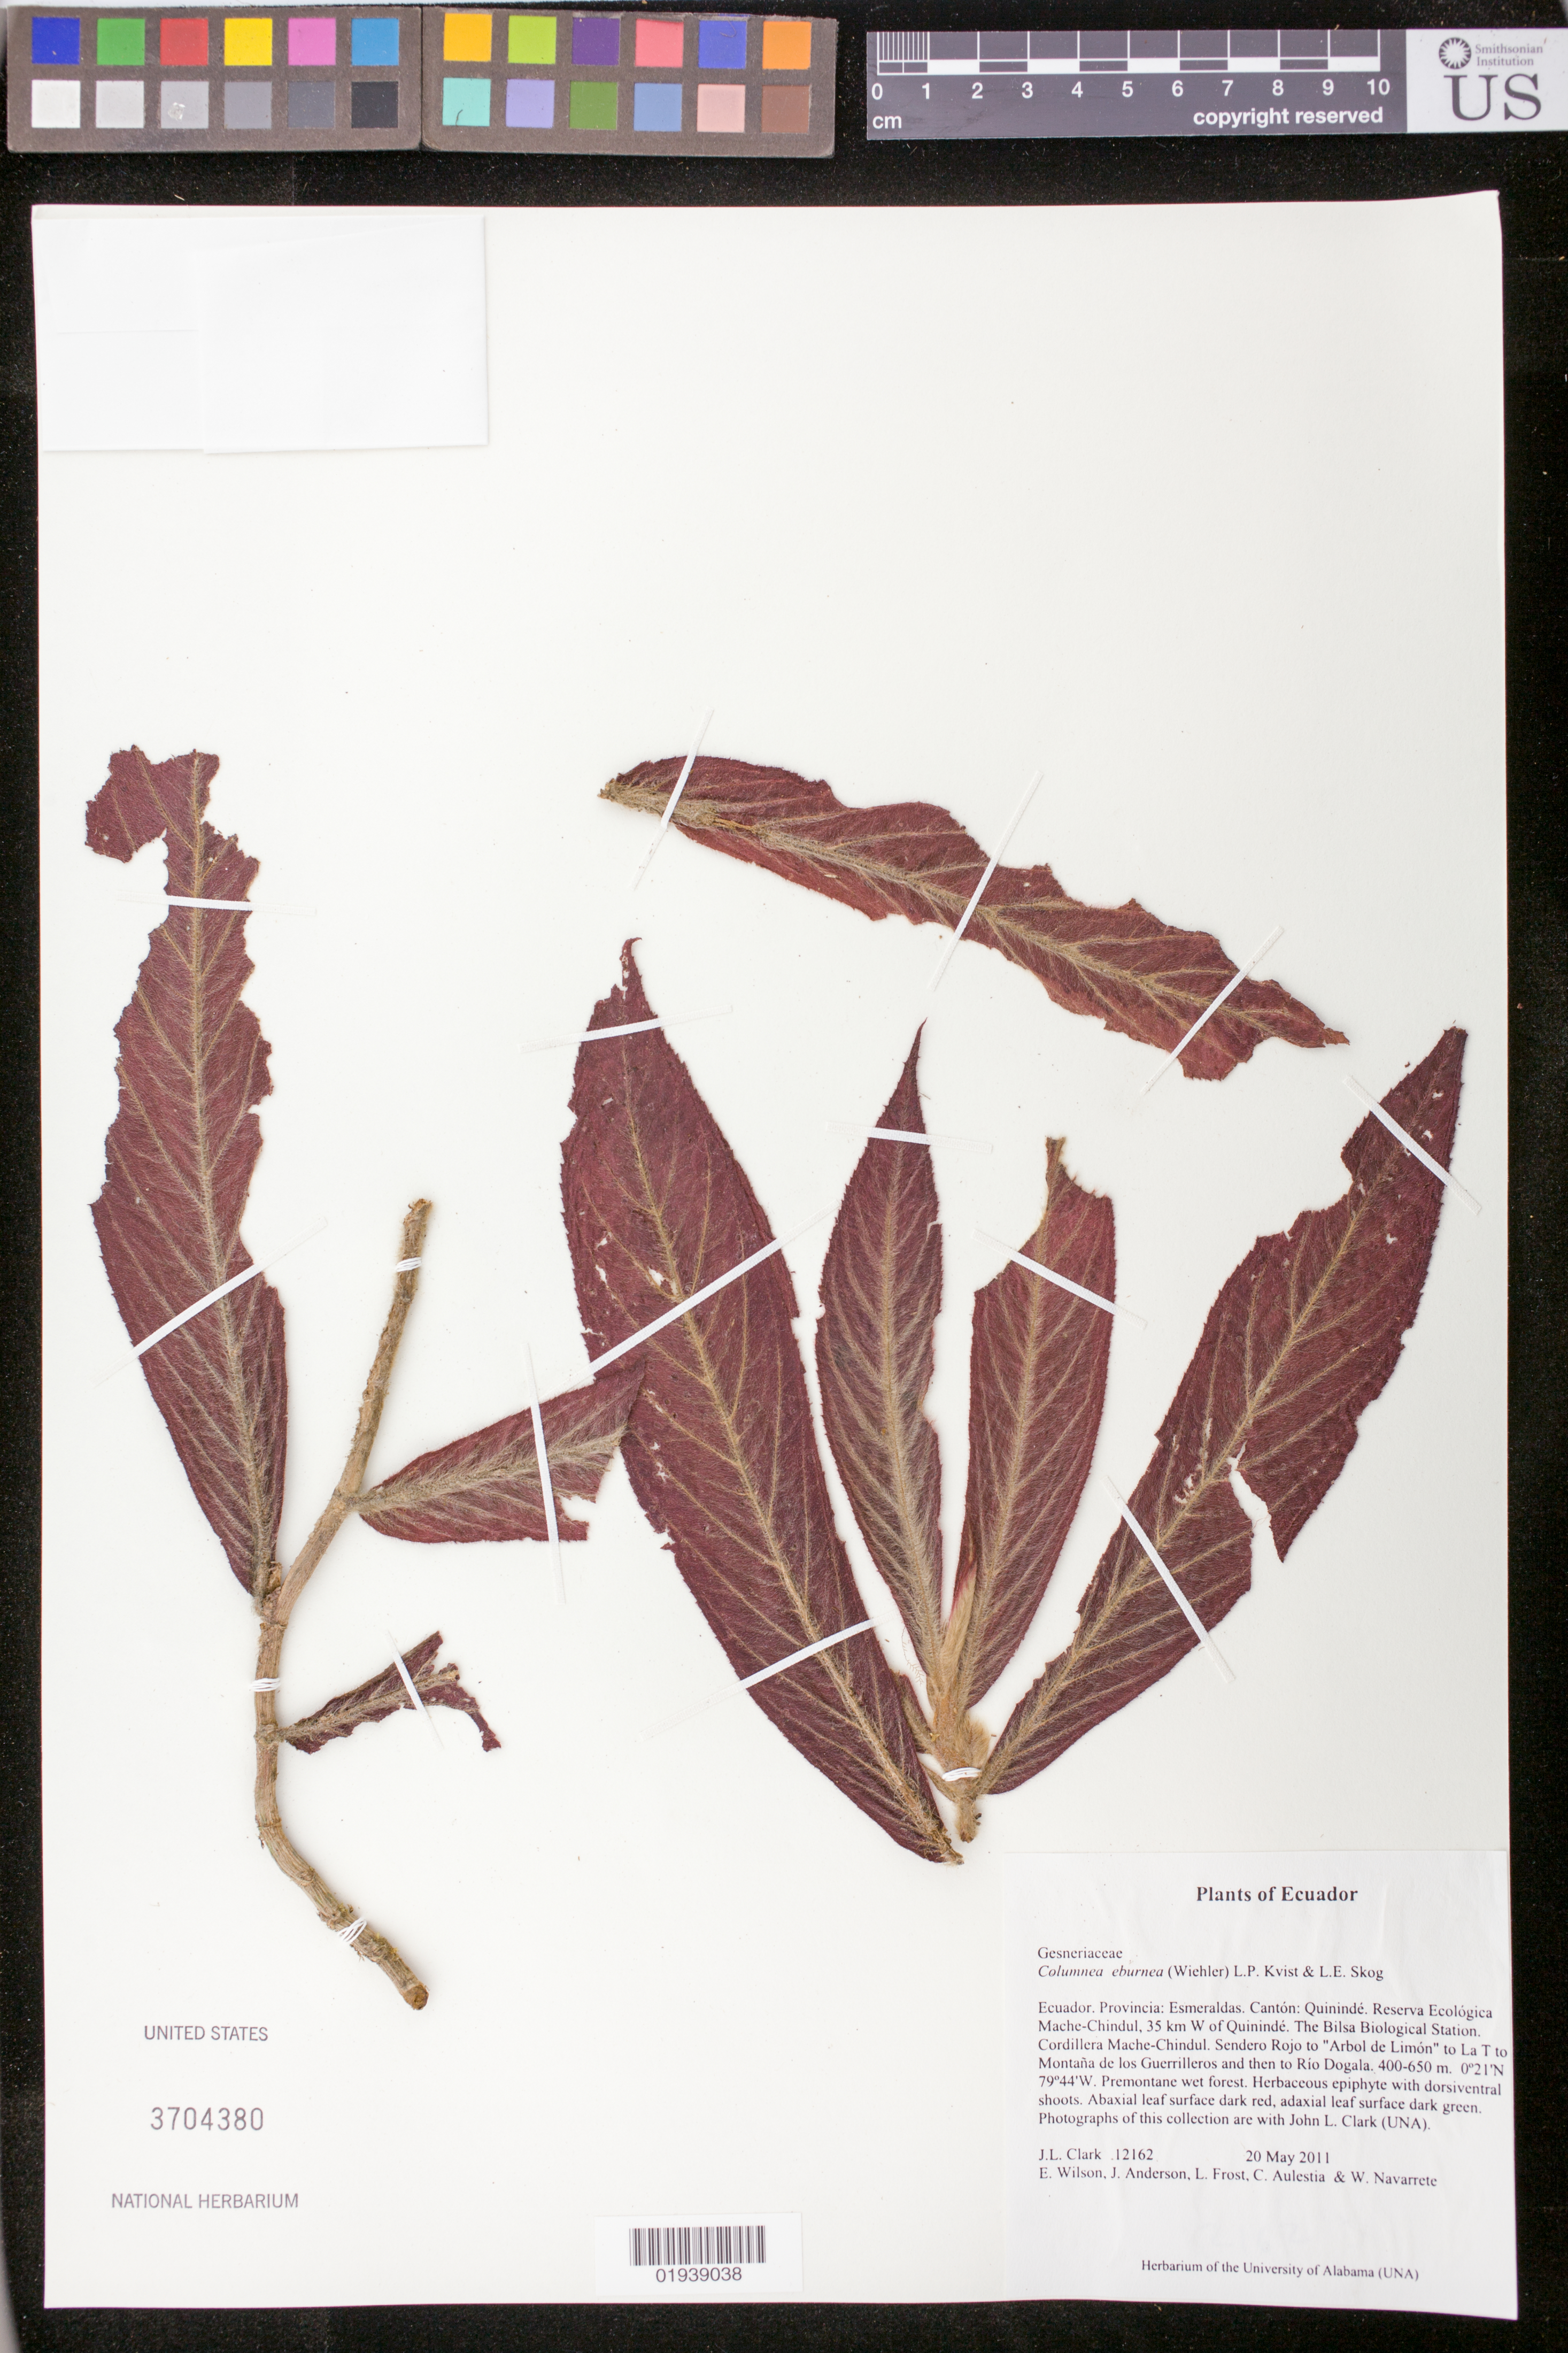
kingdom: Plantae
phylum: Tracheophyta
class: Magnoliopsida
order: Lamiales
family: Gesneriaceae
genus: Columnea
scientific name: Columnea eburnea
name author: (Wiehler) L.P. Kvist & L.E. Skog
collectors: J. L. Clark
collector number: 12162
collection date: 2011-05-20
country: Ecuador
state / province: Esmeraldas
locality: Canton: Quininde, Reserva Ecologica Mache-Chindul, 35 km W of Quininde. Bilsa Biological Station. Cordillera Mache-Chindul. Sendero Rojo to "Arbol de Limon" to La T to Montana de los Guerrilleros and then to Rio Dogala.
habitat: Premontane wet forest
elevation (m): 400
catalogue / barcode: US 3704380